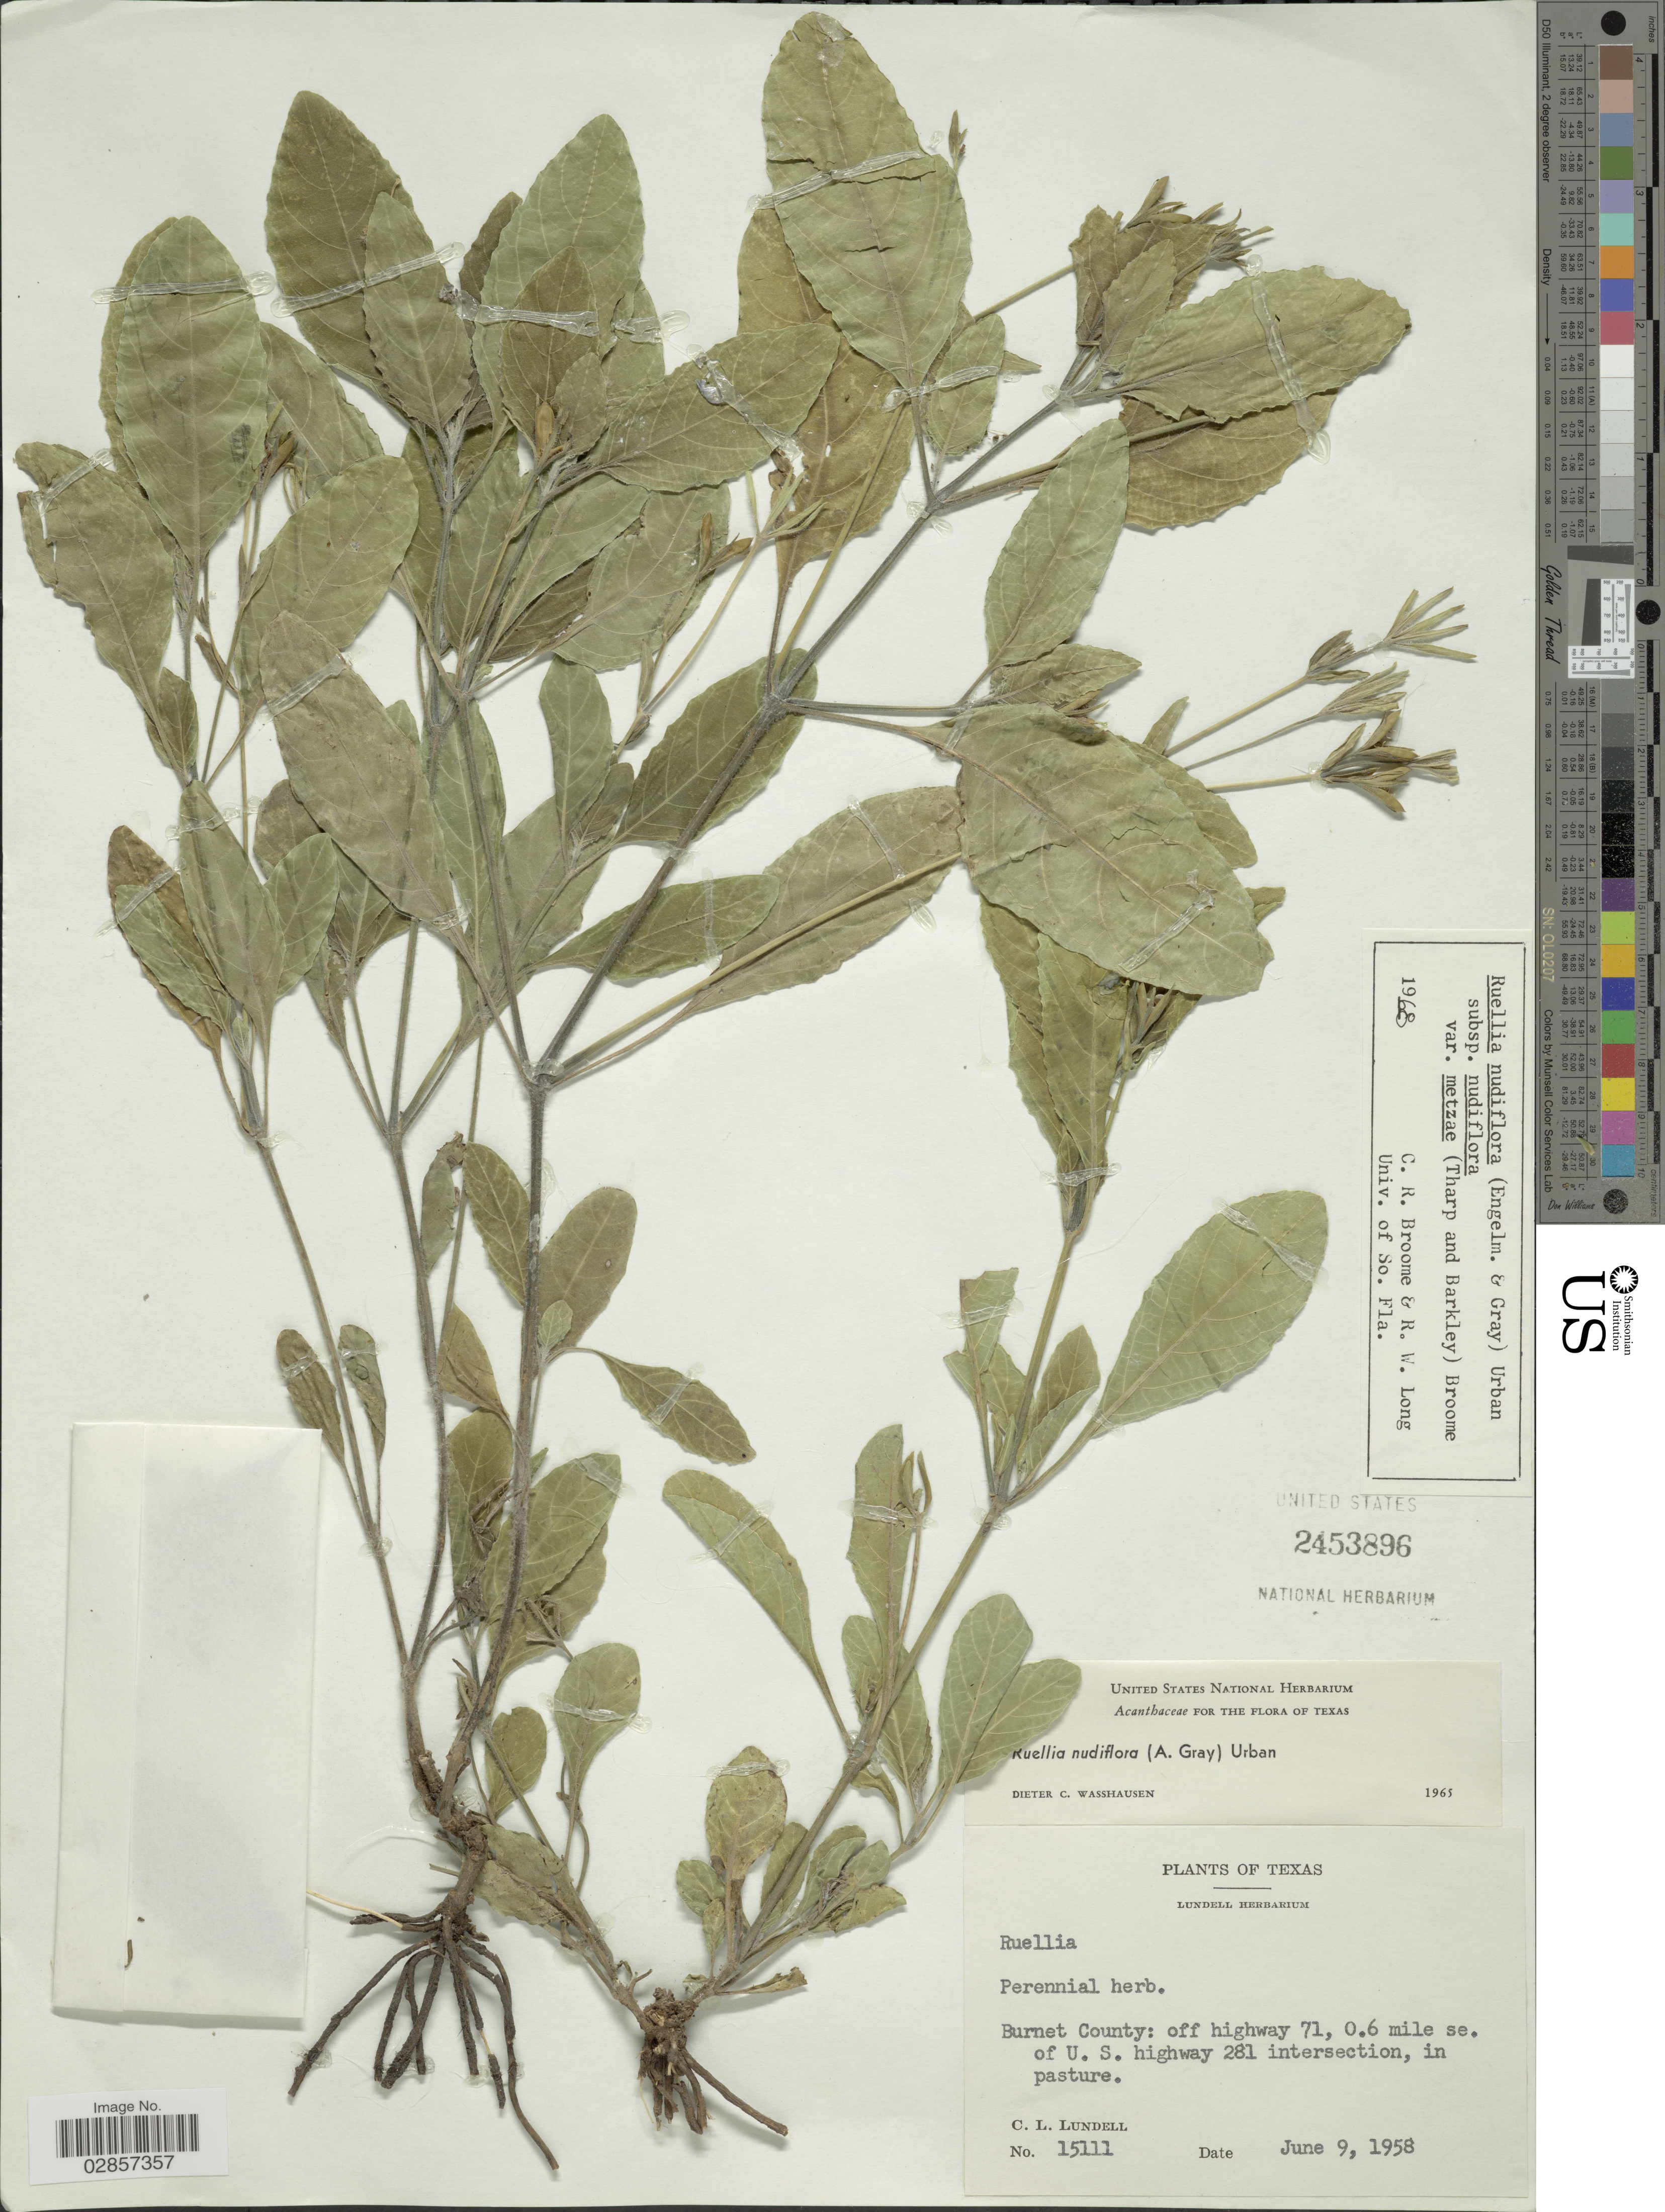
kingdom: Plantae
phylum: Tracheophyta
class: Magnoliopsida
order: Lamiales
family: Acanthaceae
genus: Ruellia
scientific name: Ruellia metziae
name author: Tharp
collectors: C. L. Lundell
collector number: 15111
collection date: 1958-06-09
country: United States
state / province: Texas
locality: Burnet County: off highway 71, 0.6 mile se. of U.S. highway 281 intersection, in pasture.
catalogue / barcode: US 2453896